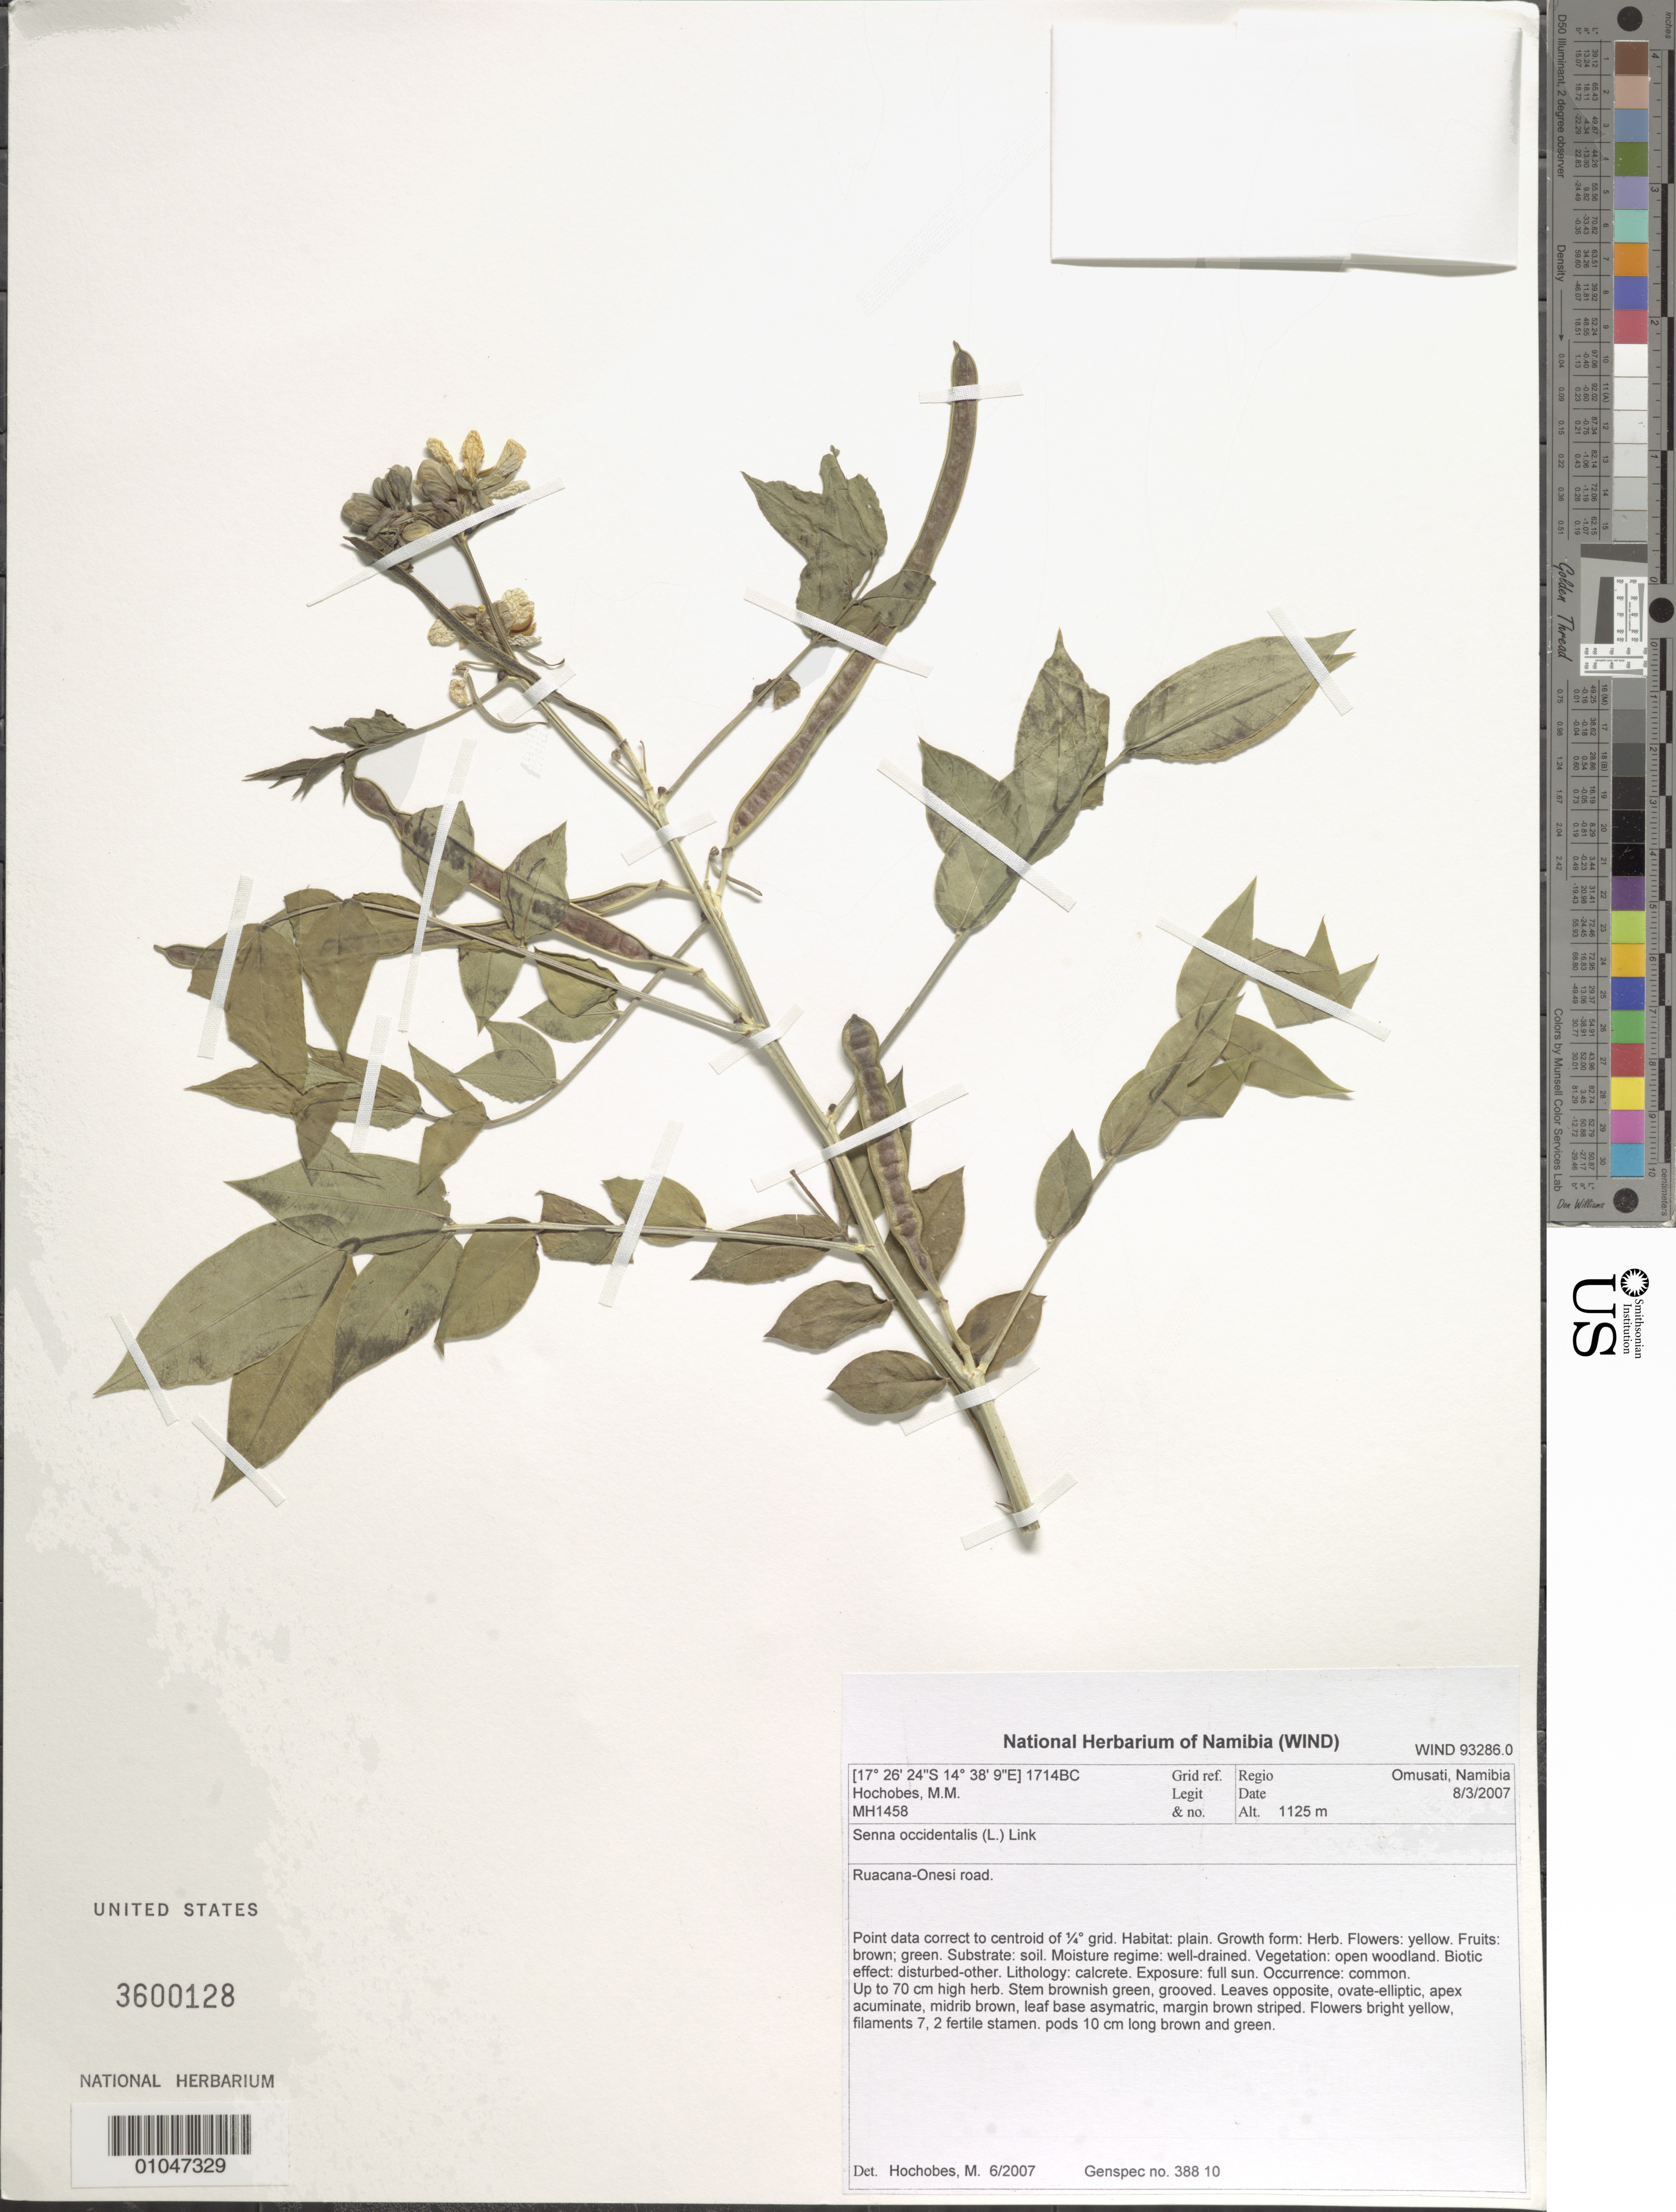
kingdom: Plantae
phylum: Tracheophyta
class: Magnoliopsida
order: Fabales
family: Fabaceae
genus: Senna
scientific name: Senna occidentalis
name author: (L.) Link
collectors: M. Hochobes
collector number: MH1458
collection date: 2007-03-08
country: Namibia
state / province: Omusati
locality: Ruacana-Onesi road.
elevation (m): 1125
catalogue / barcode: US 3600128